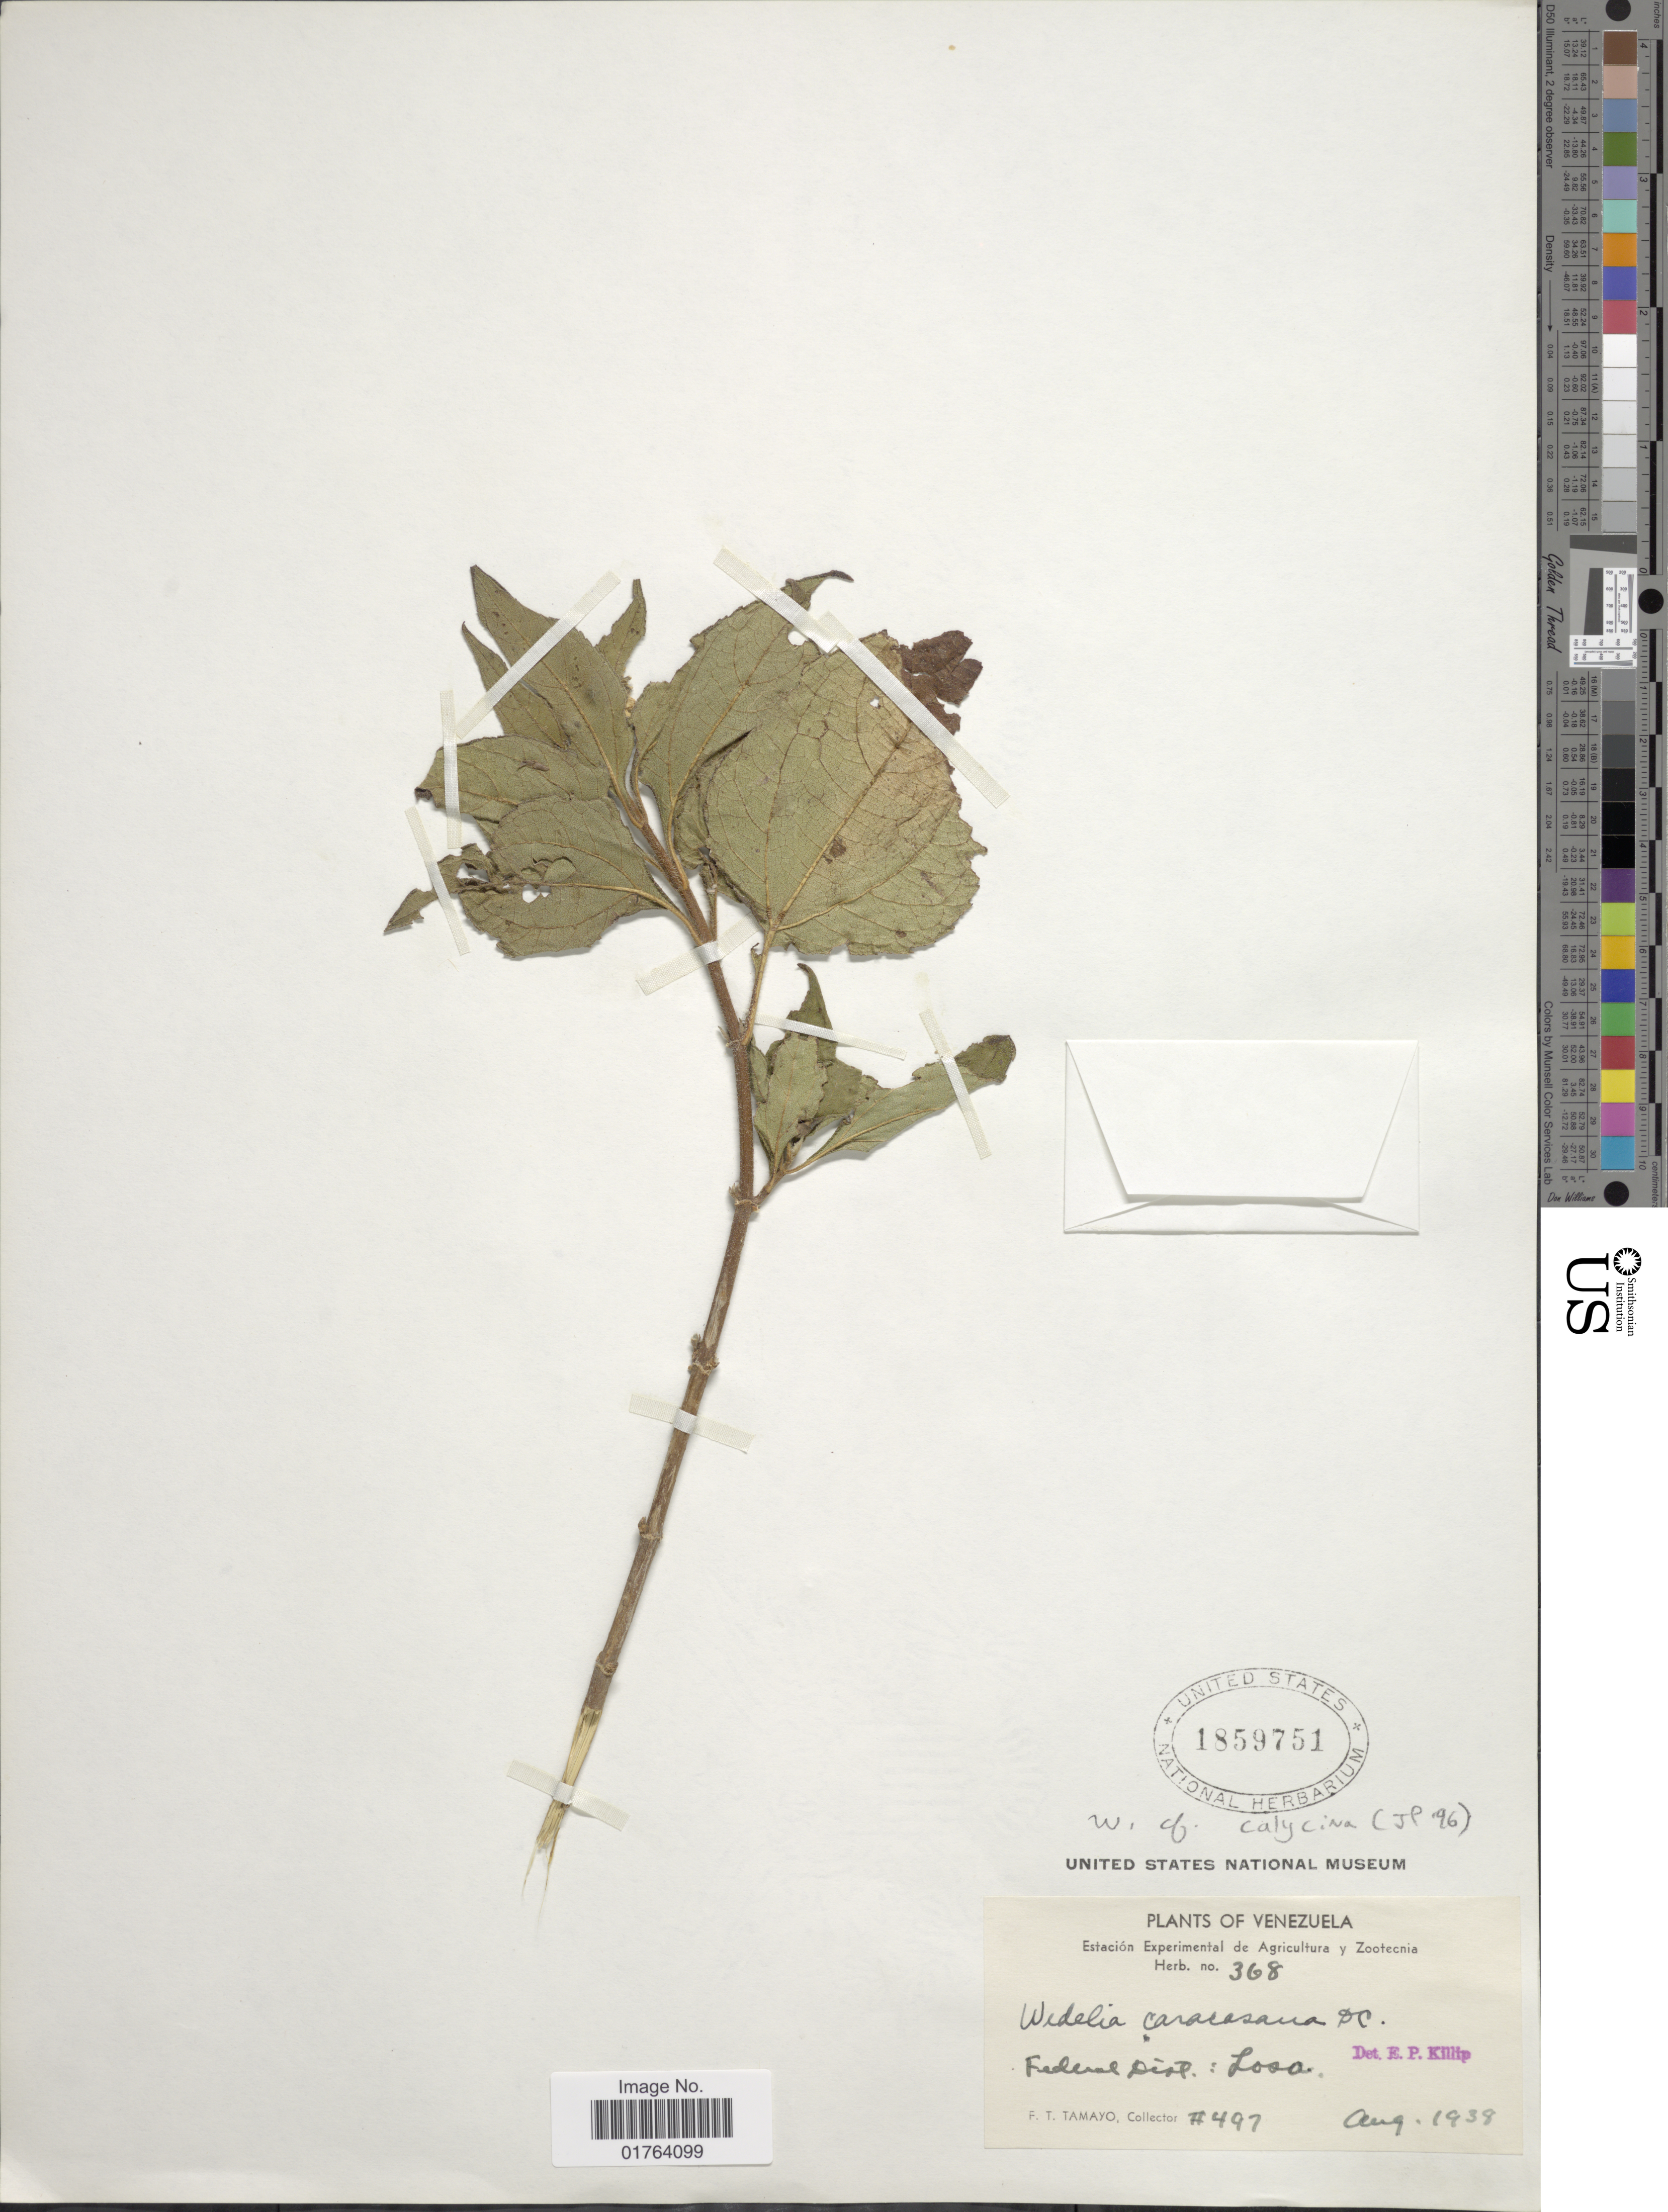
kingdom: Plantae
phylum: Tracheophyta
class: Magnoliopsida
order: Asterales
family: Asteraceae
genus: Wedelia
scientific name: Wedelia calycina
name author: Rich.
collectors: F. Tamayo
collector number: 497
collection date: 1938-08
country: Venezuela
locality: Federal Dist.: Losa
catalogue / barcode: US 1859751